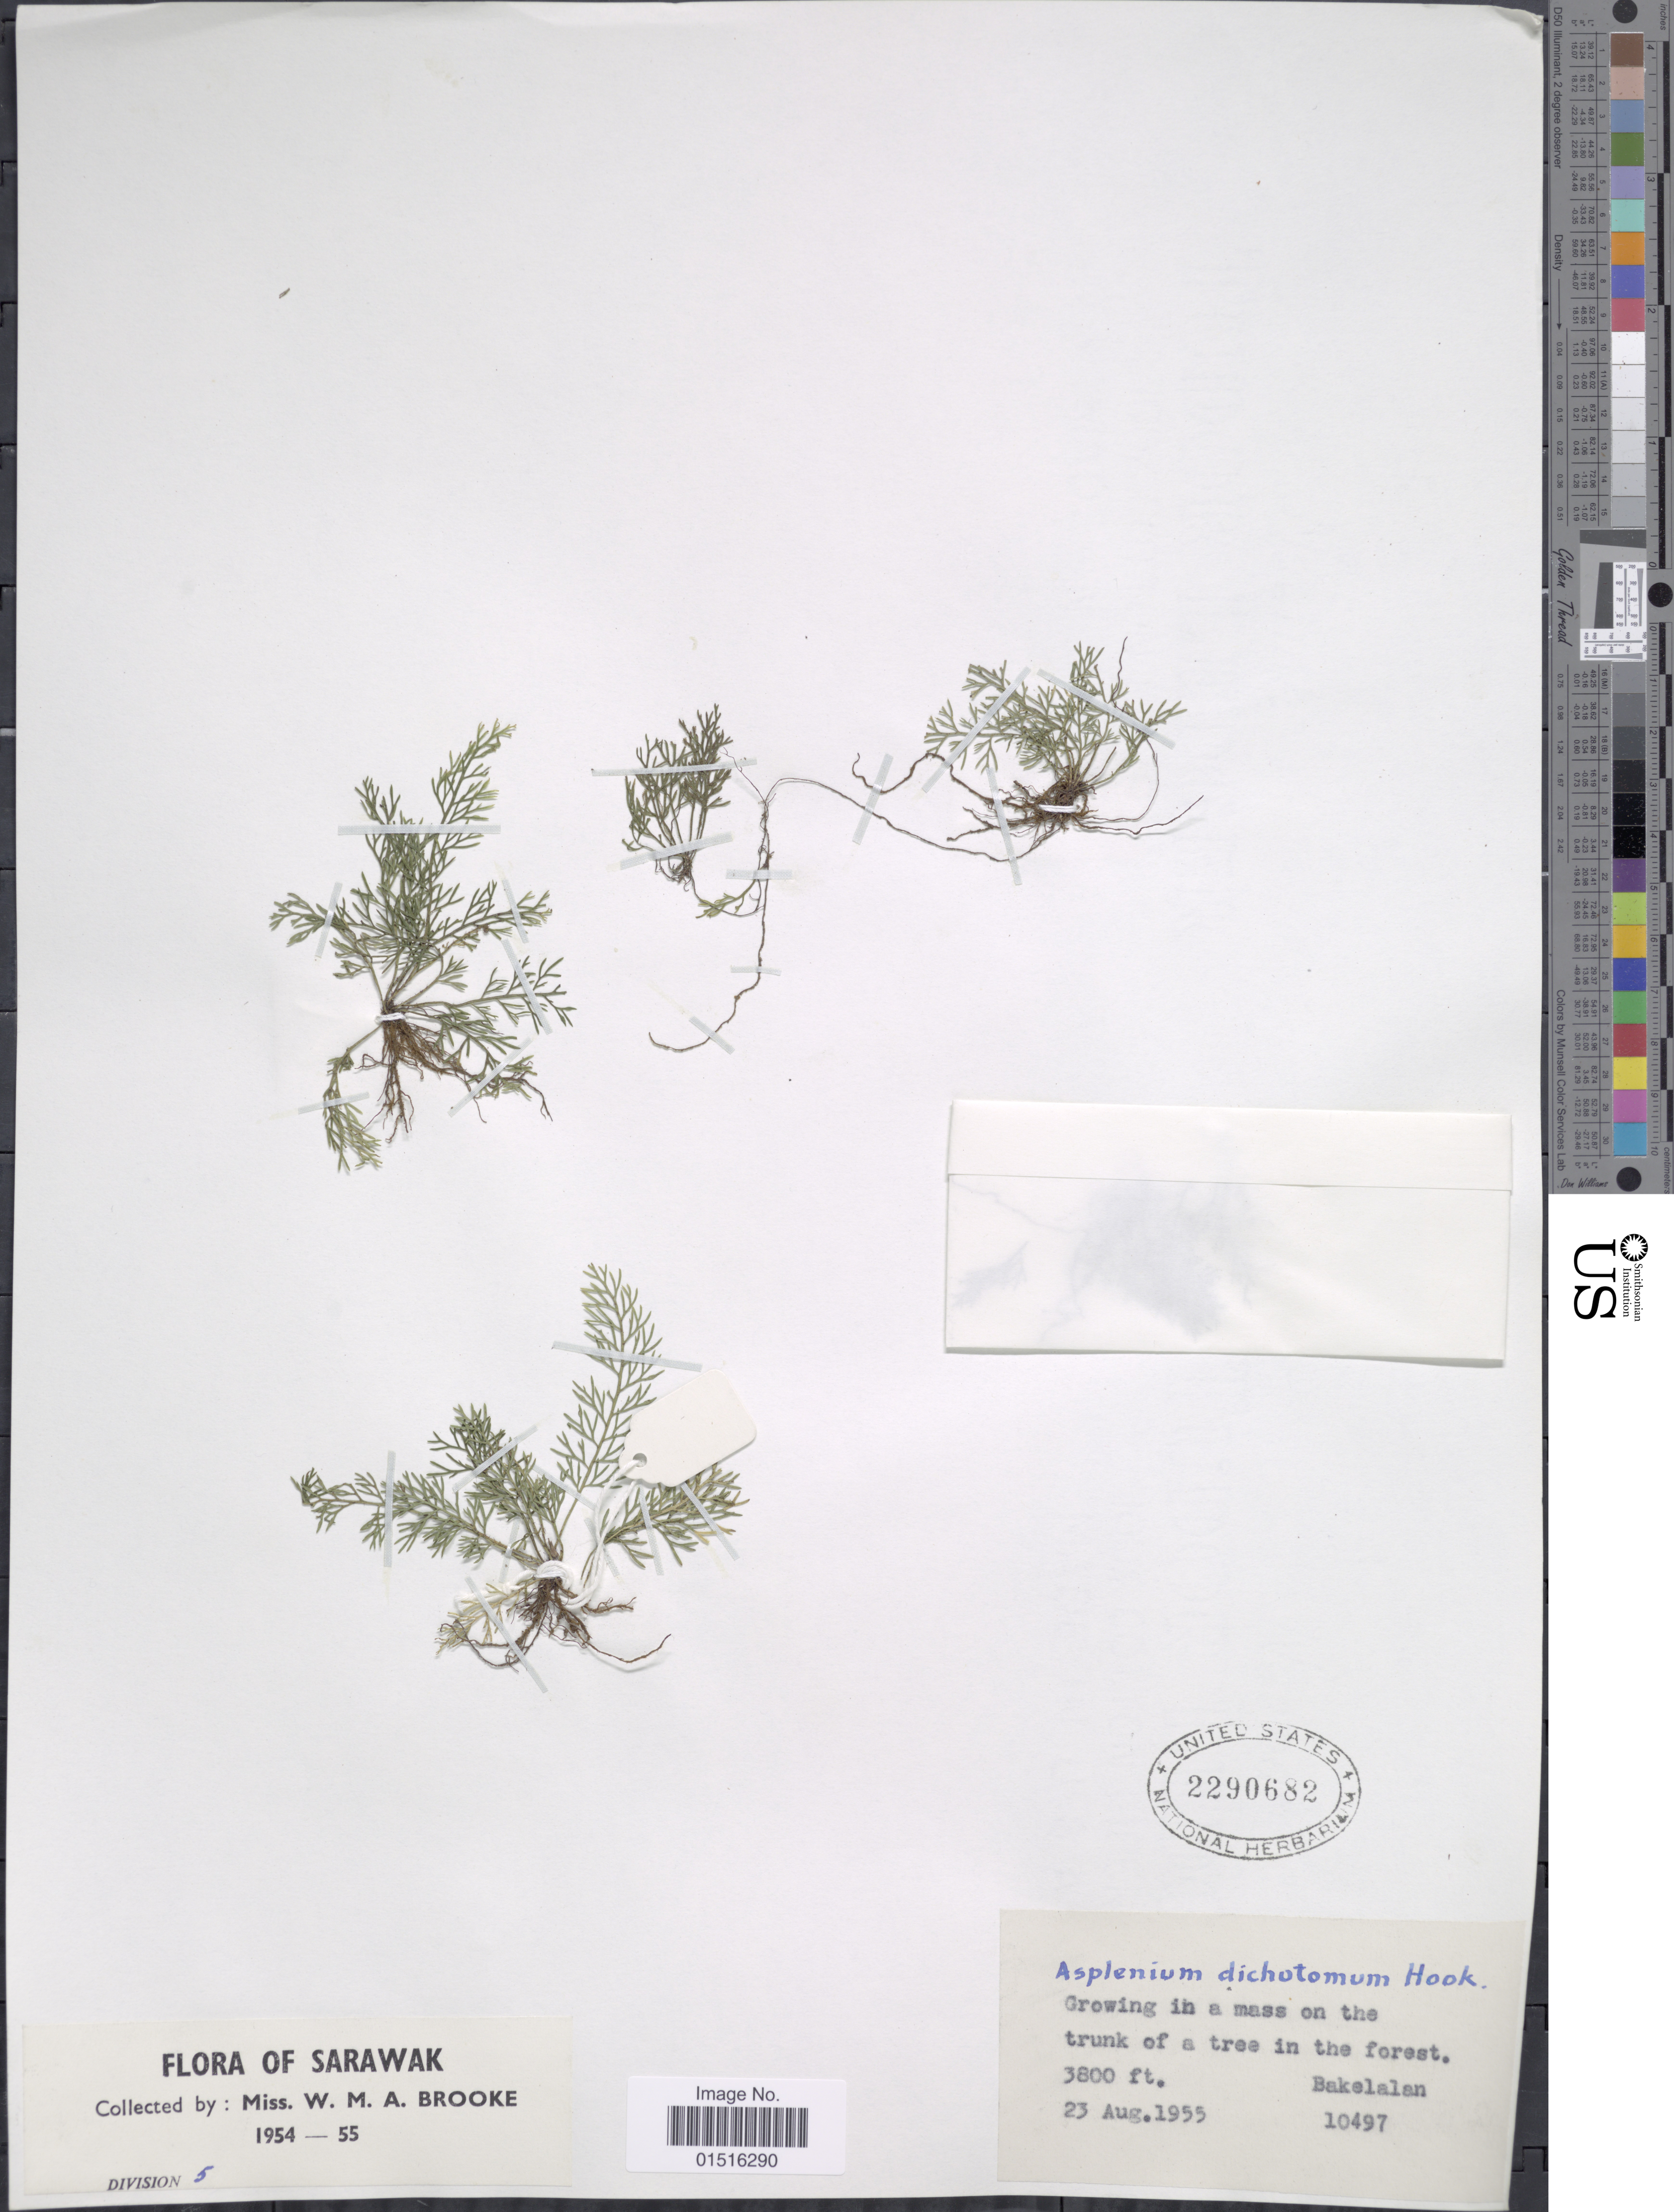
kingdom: Plantae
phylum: Tracheophyta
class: Polypodiopsida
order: Polypodiales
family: Aspleniaceae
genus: Asplenium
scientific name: Asplenium dichotomum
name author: Hook.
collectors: W. Brooke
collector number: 10497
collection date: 1955-08-23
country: Malaysia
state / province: Sarawak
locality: Bakelalan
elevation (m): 1158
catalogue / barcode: US 2290682